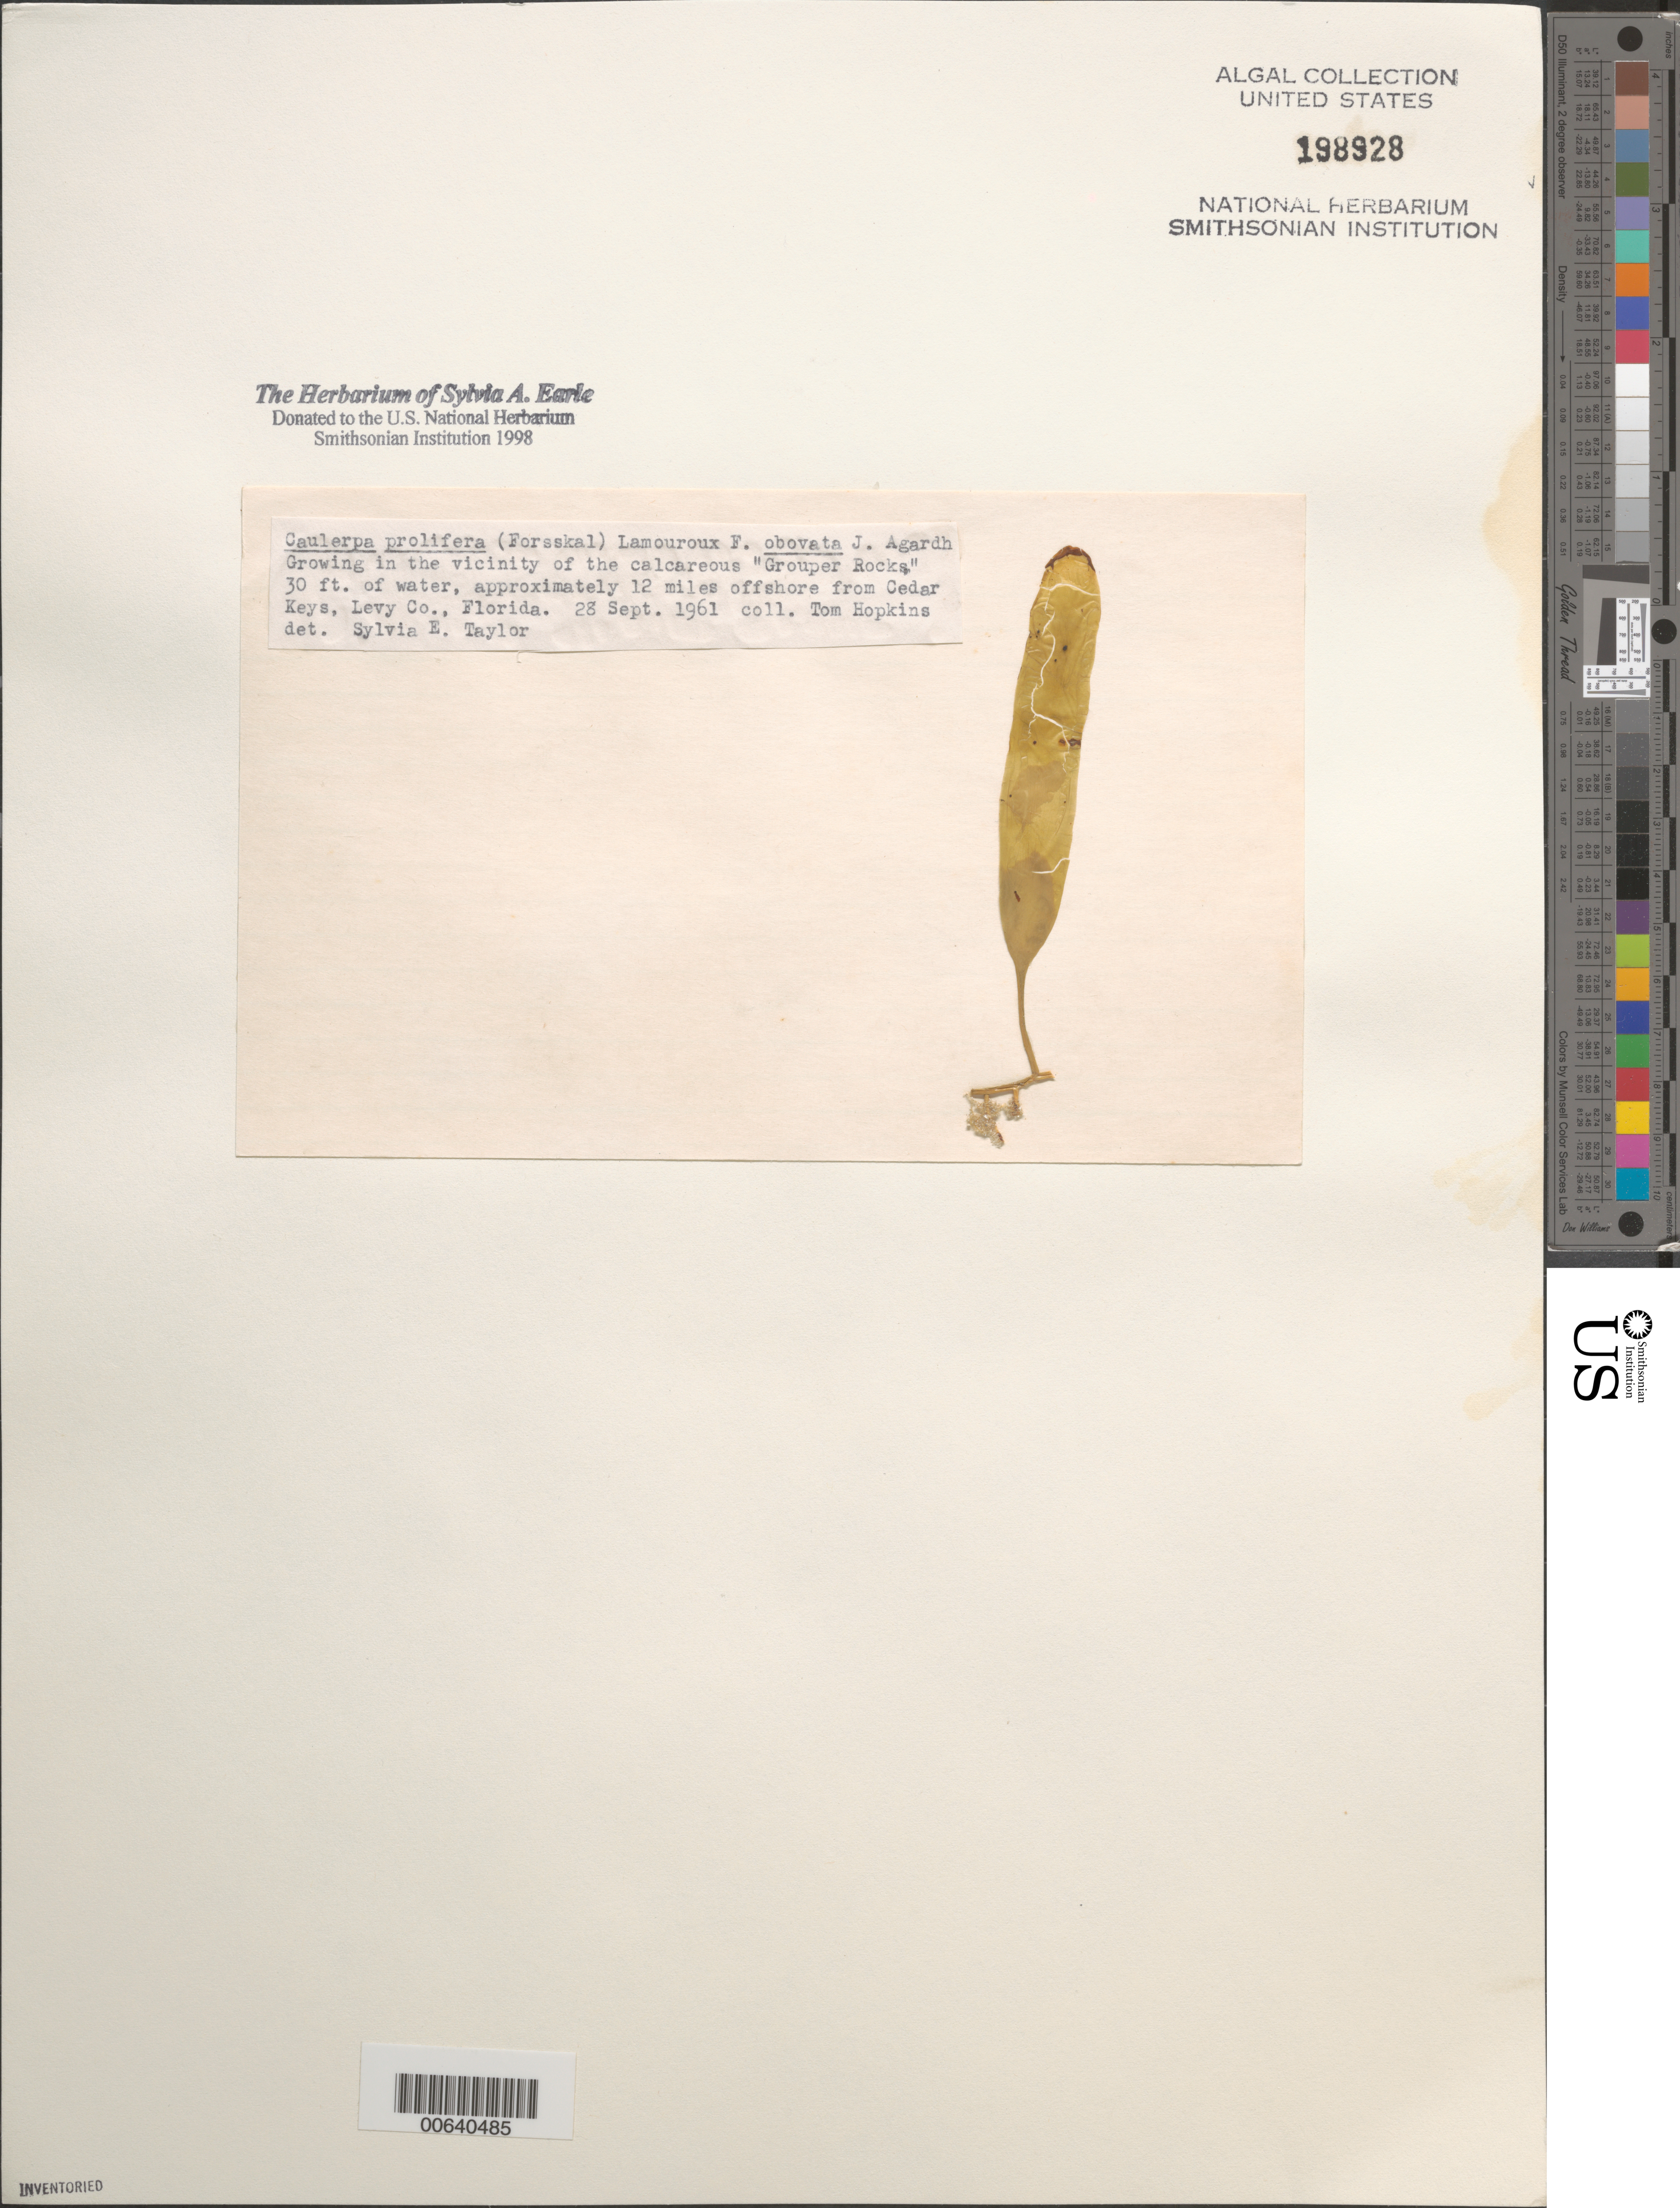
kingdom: Plantae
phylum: Chlorophyta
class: Ulvophyceae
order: Bryopsidales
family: Caulerpaceae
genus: Caulerpa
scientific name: Caulerpa prolifera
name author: (Forssk.) J.V.Lamouroux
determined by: Earle, S. A.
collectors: T. Hopkins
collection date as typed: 28 Sep 1961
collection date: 1961-09-28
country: United States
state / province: Florida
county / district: Levy County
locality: Grouper Rocks, ca. 12 miles off Cedar Keys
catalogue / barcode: US 198928